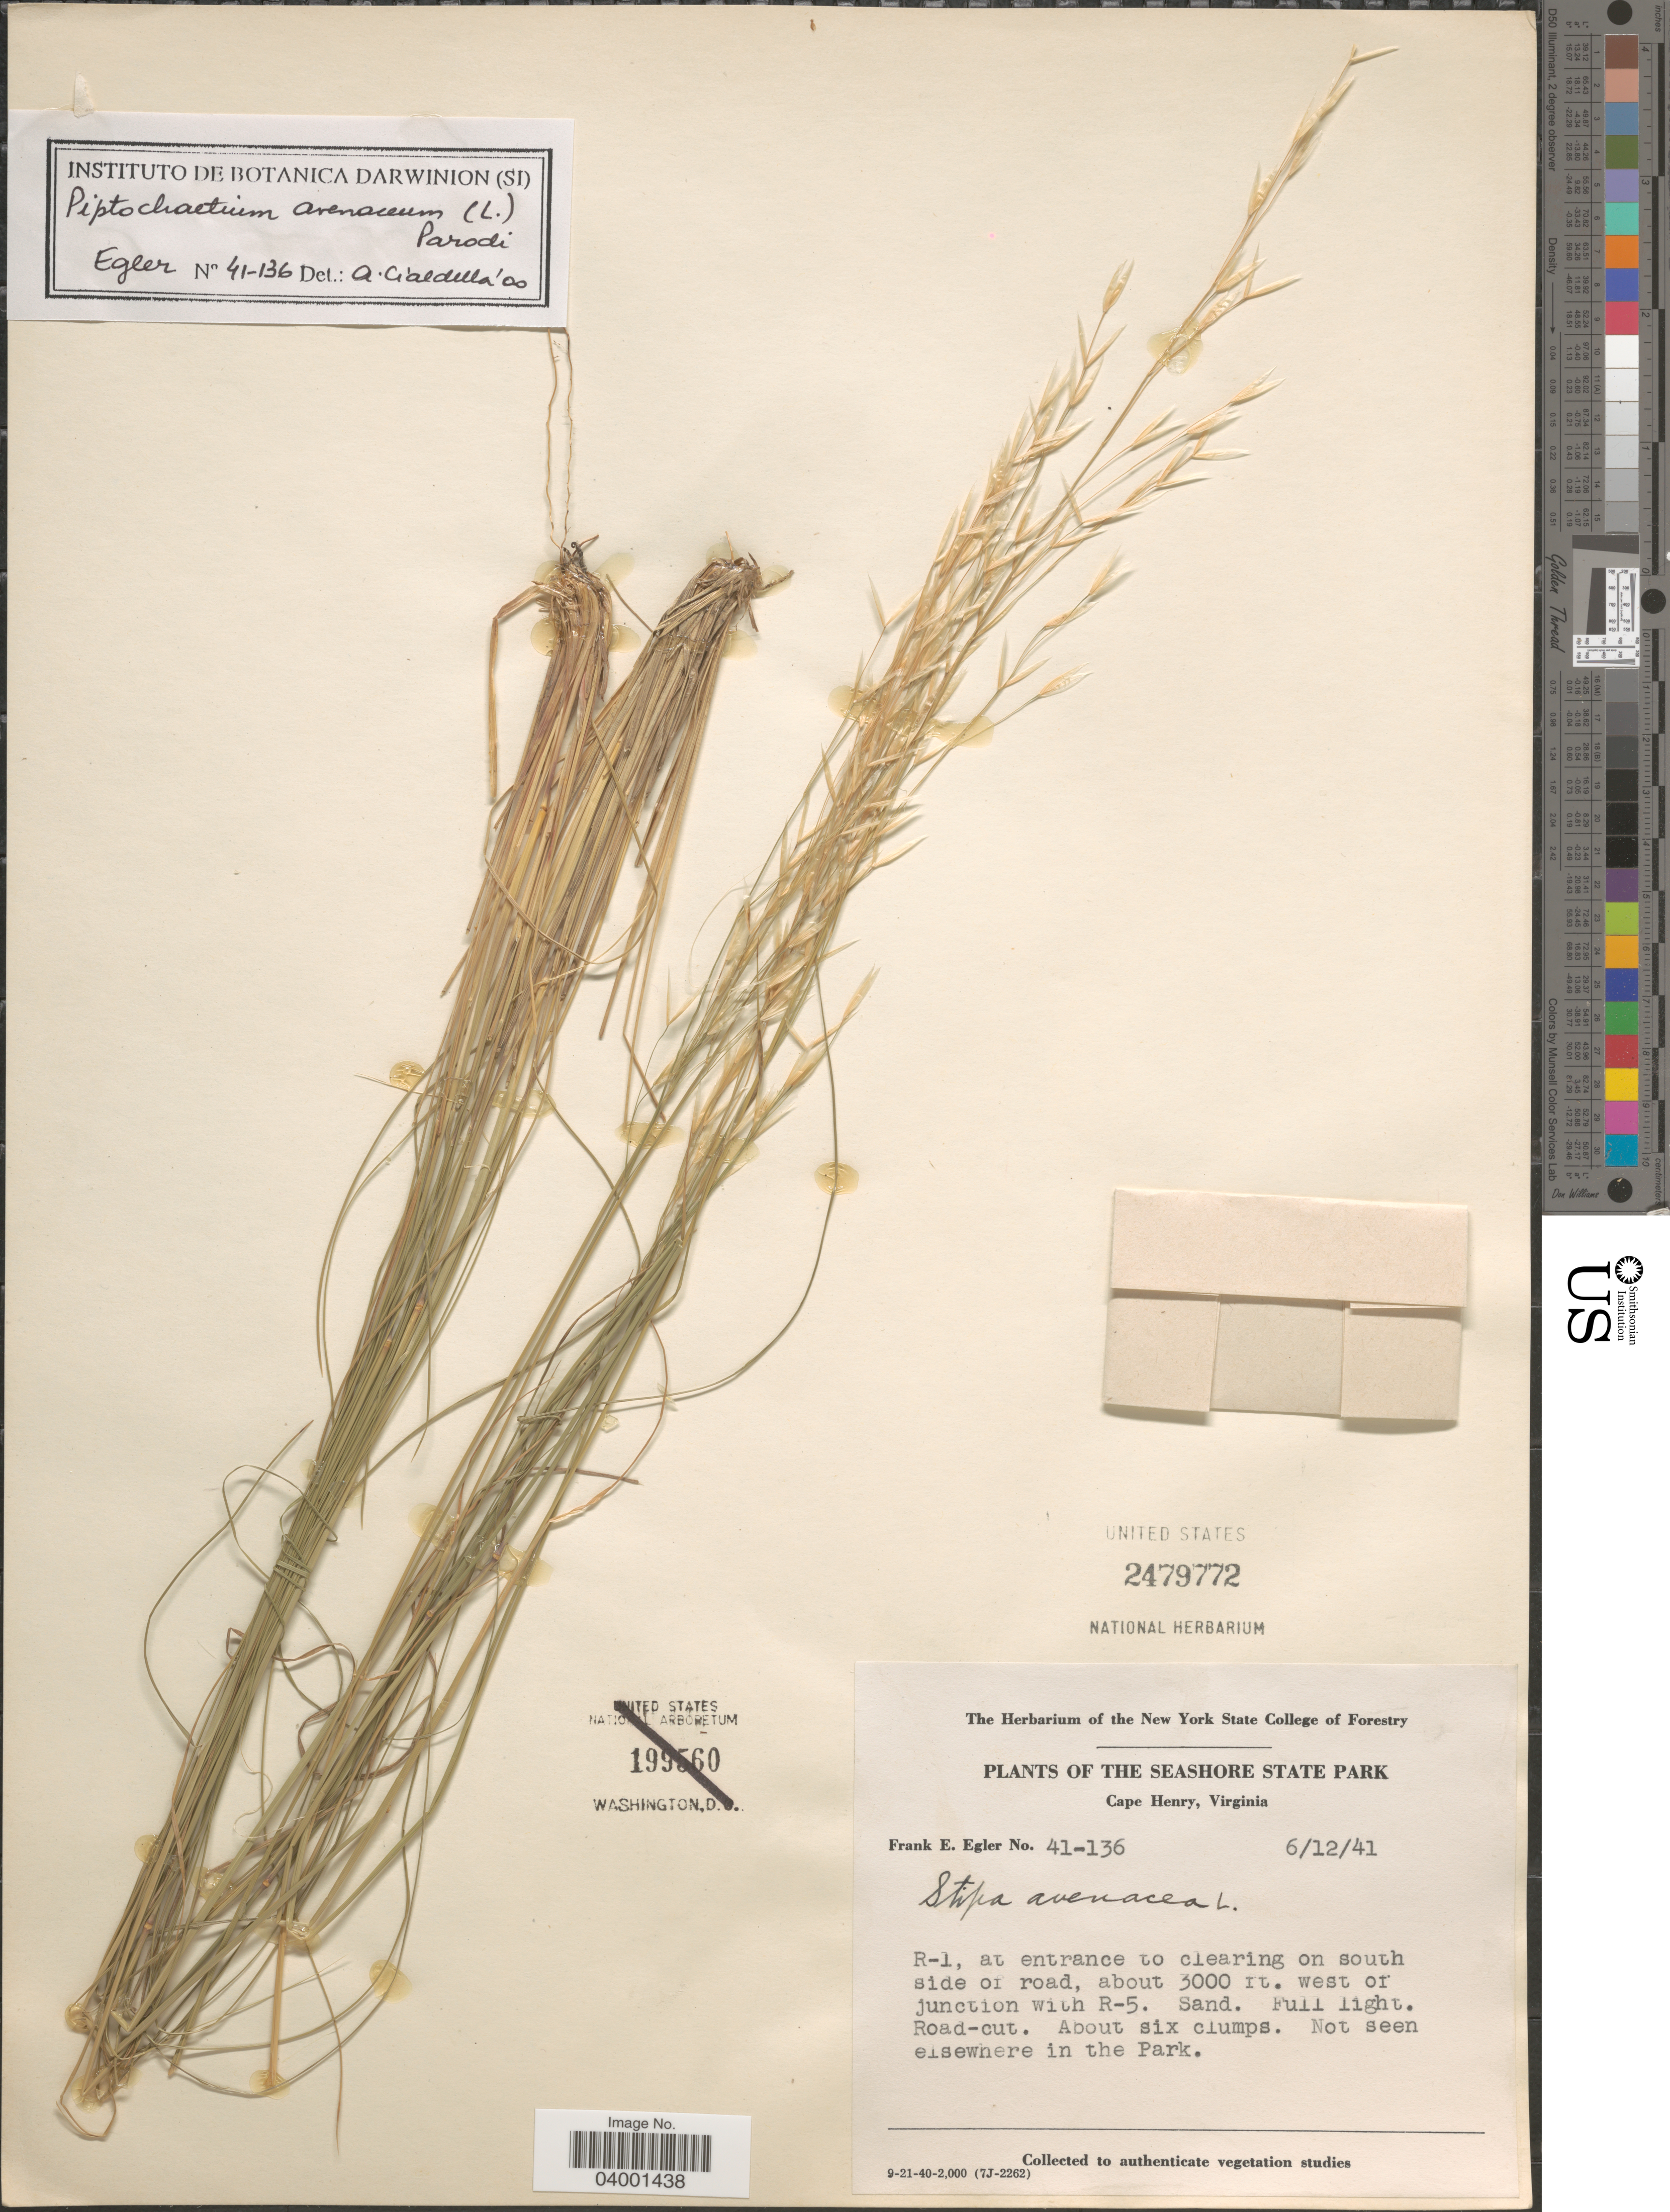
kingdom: Plantae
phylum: Tracheophyta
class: Liliopsida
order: Poales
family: Poaceae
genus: Piptochaetium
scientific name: Piptochaetium avenaceum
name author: (L.) Parodi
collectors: F. Egler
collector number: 41-136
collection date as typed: Transcribed d/m/y: 12/6/41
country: United States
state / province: Virginia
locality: The Seashore State Park. Cape Henry. R-1, at entrance to clearing on south side of road, west of junction with R-5.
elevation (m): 914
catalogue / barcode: US 2479772